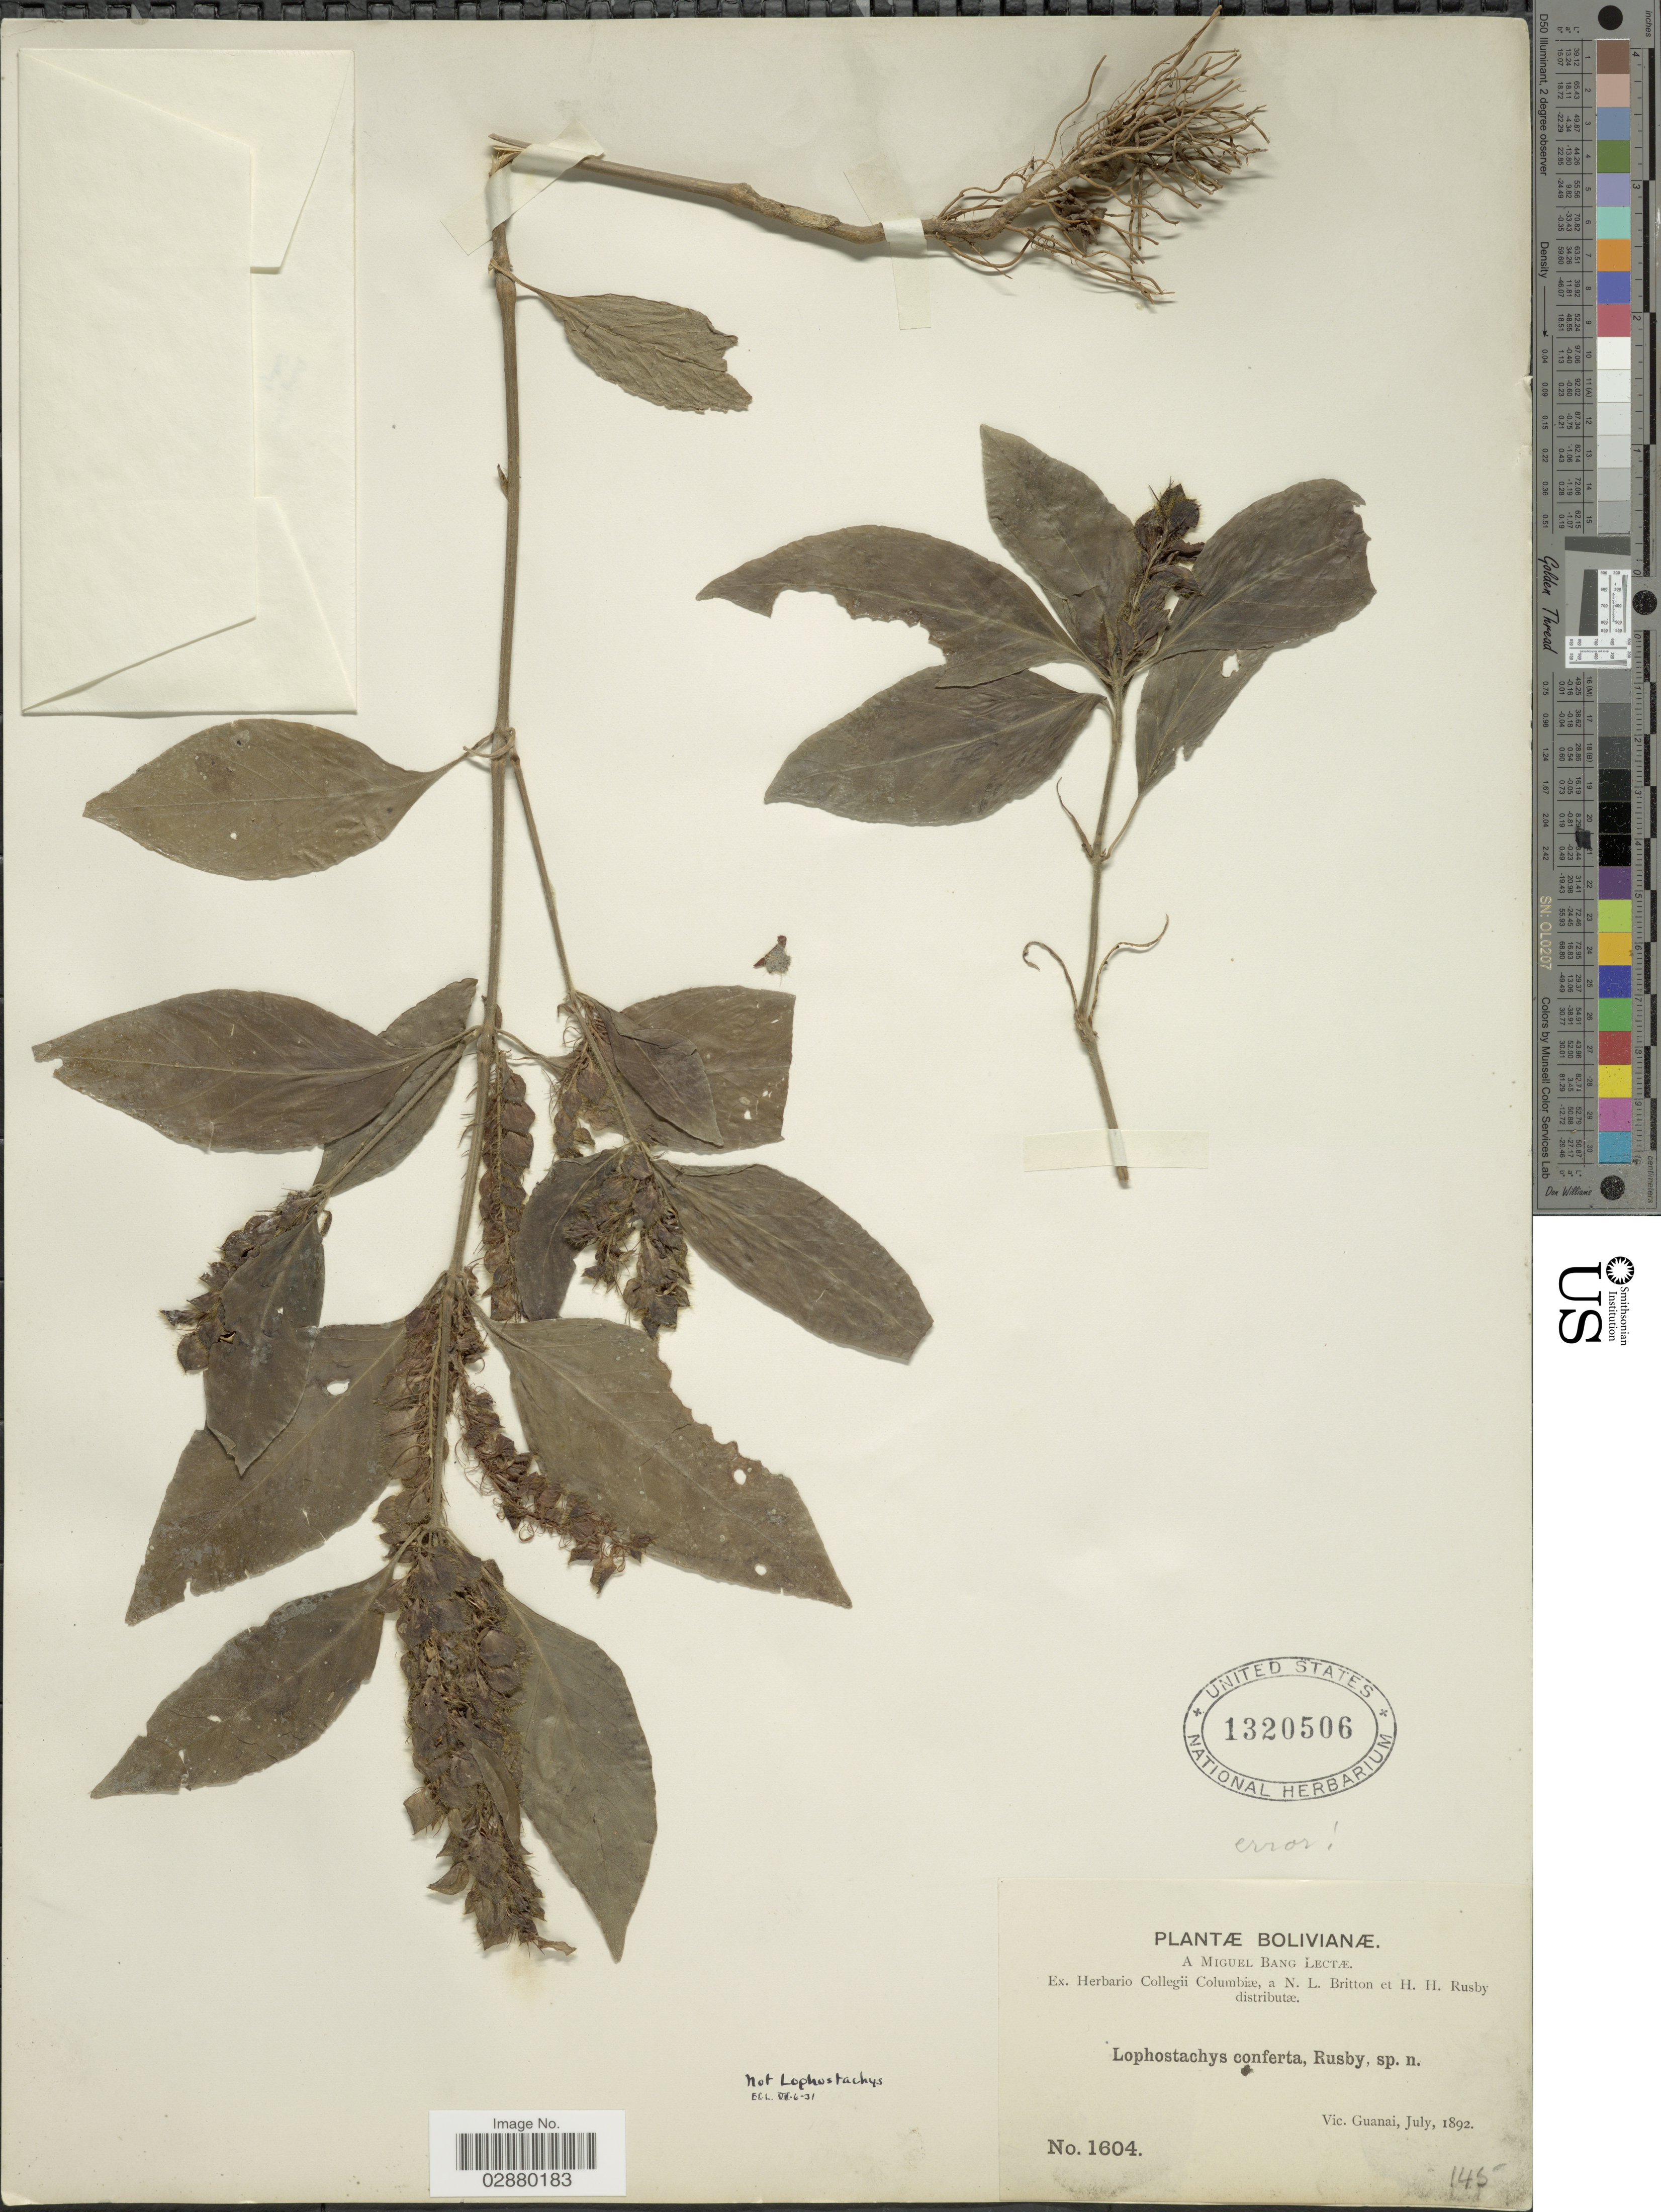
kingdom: Plantae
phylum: Tracheophyta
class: Magnoliopsida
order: Lamiales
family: Acanthaceae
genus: Justicia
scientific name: Justicia pilosa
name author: (Ruiz ex Nees) Lindau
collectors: M. Bang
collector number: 1604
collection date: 1892-07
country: Bolivia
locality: Vic. Guanai.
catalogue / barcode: US 1320506